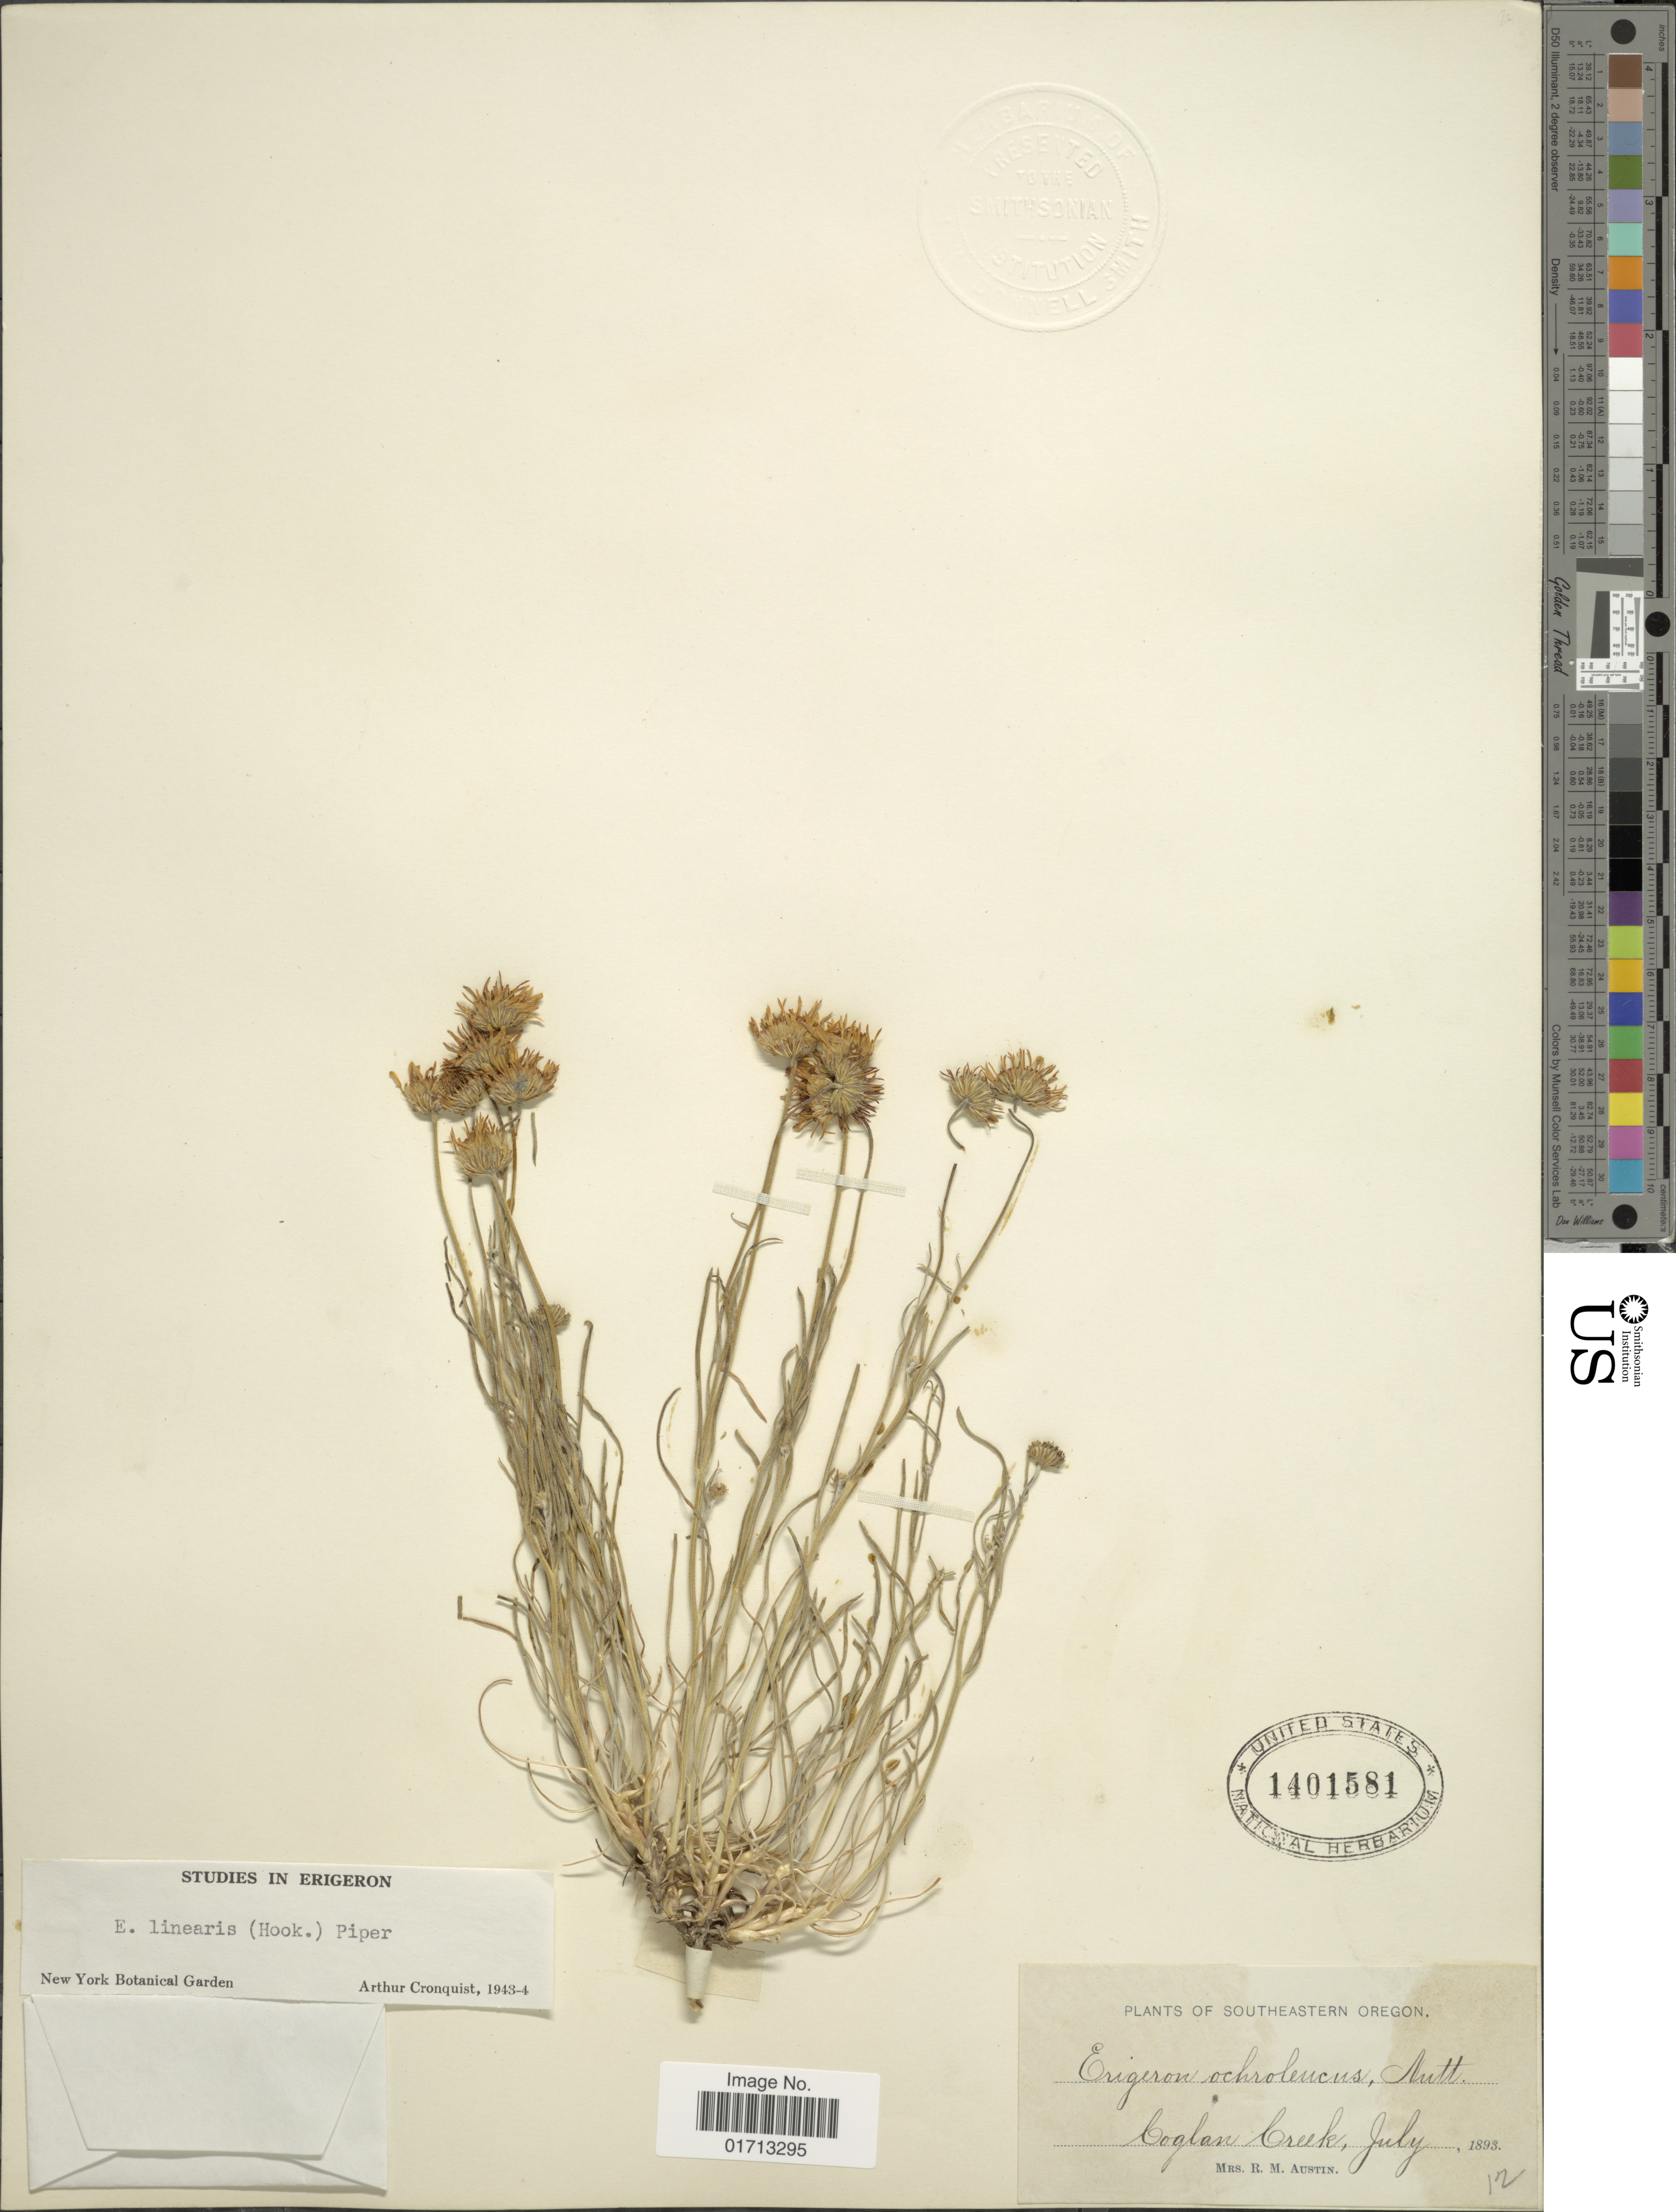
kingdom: Plantae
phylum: Tracheophyta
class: Magnoliopsida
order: Asterales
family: Asteraceae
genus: Erigeron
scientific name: Erigeron linearis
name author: (Hook.) Piper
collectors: R. Austin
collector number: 12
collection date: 1893-07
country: United States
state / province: Oregon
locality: Southeastern Oregon. Coglan Creek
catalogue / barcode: US 1401581